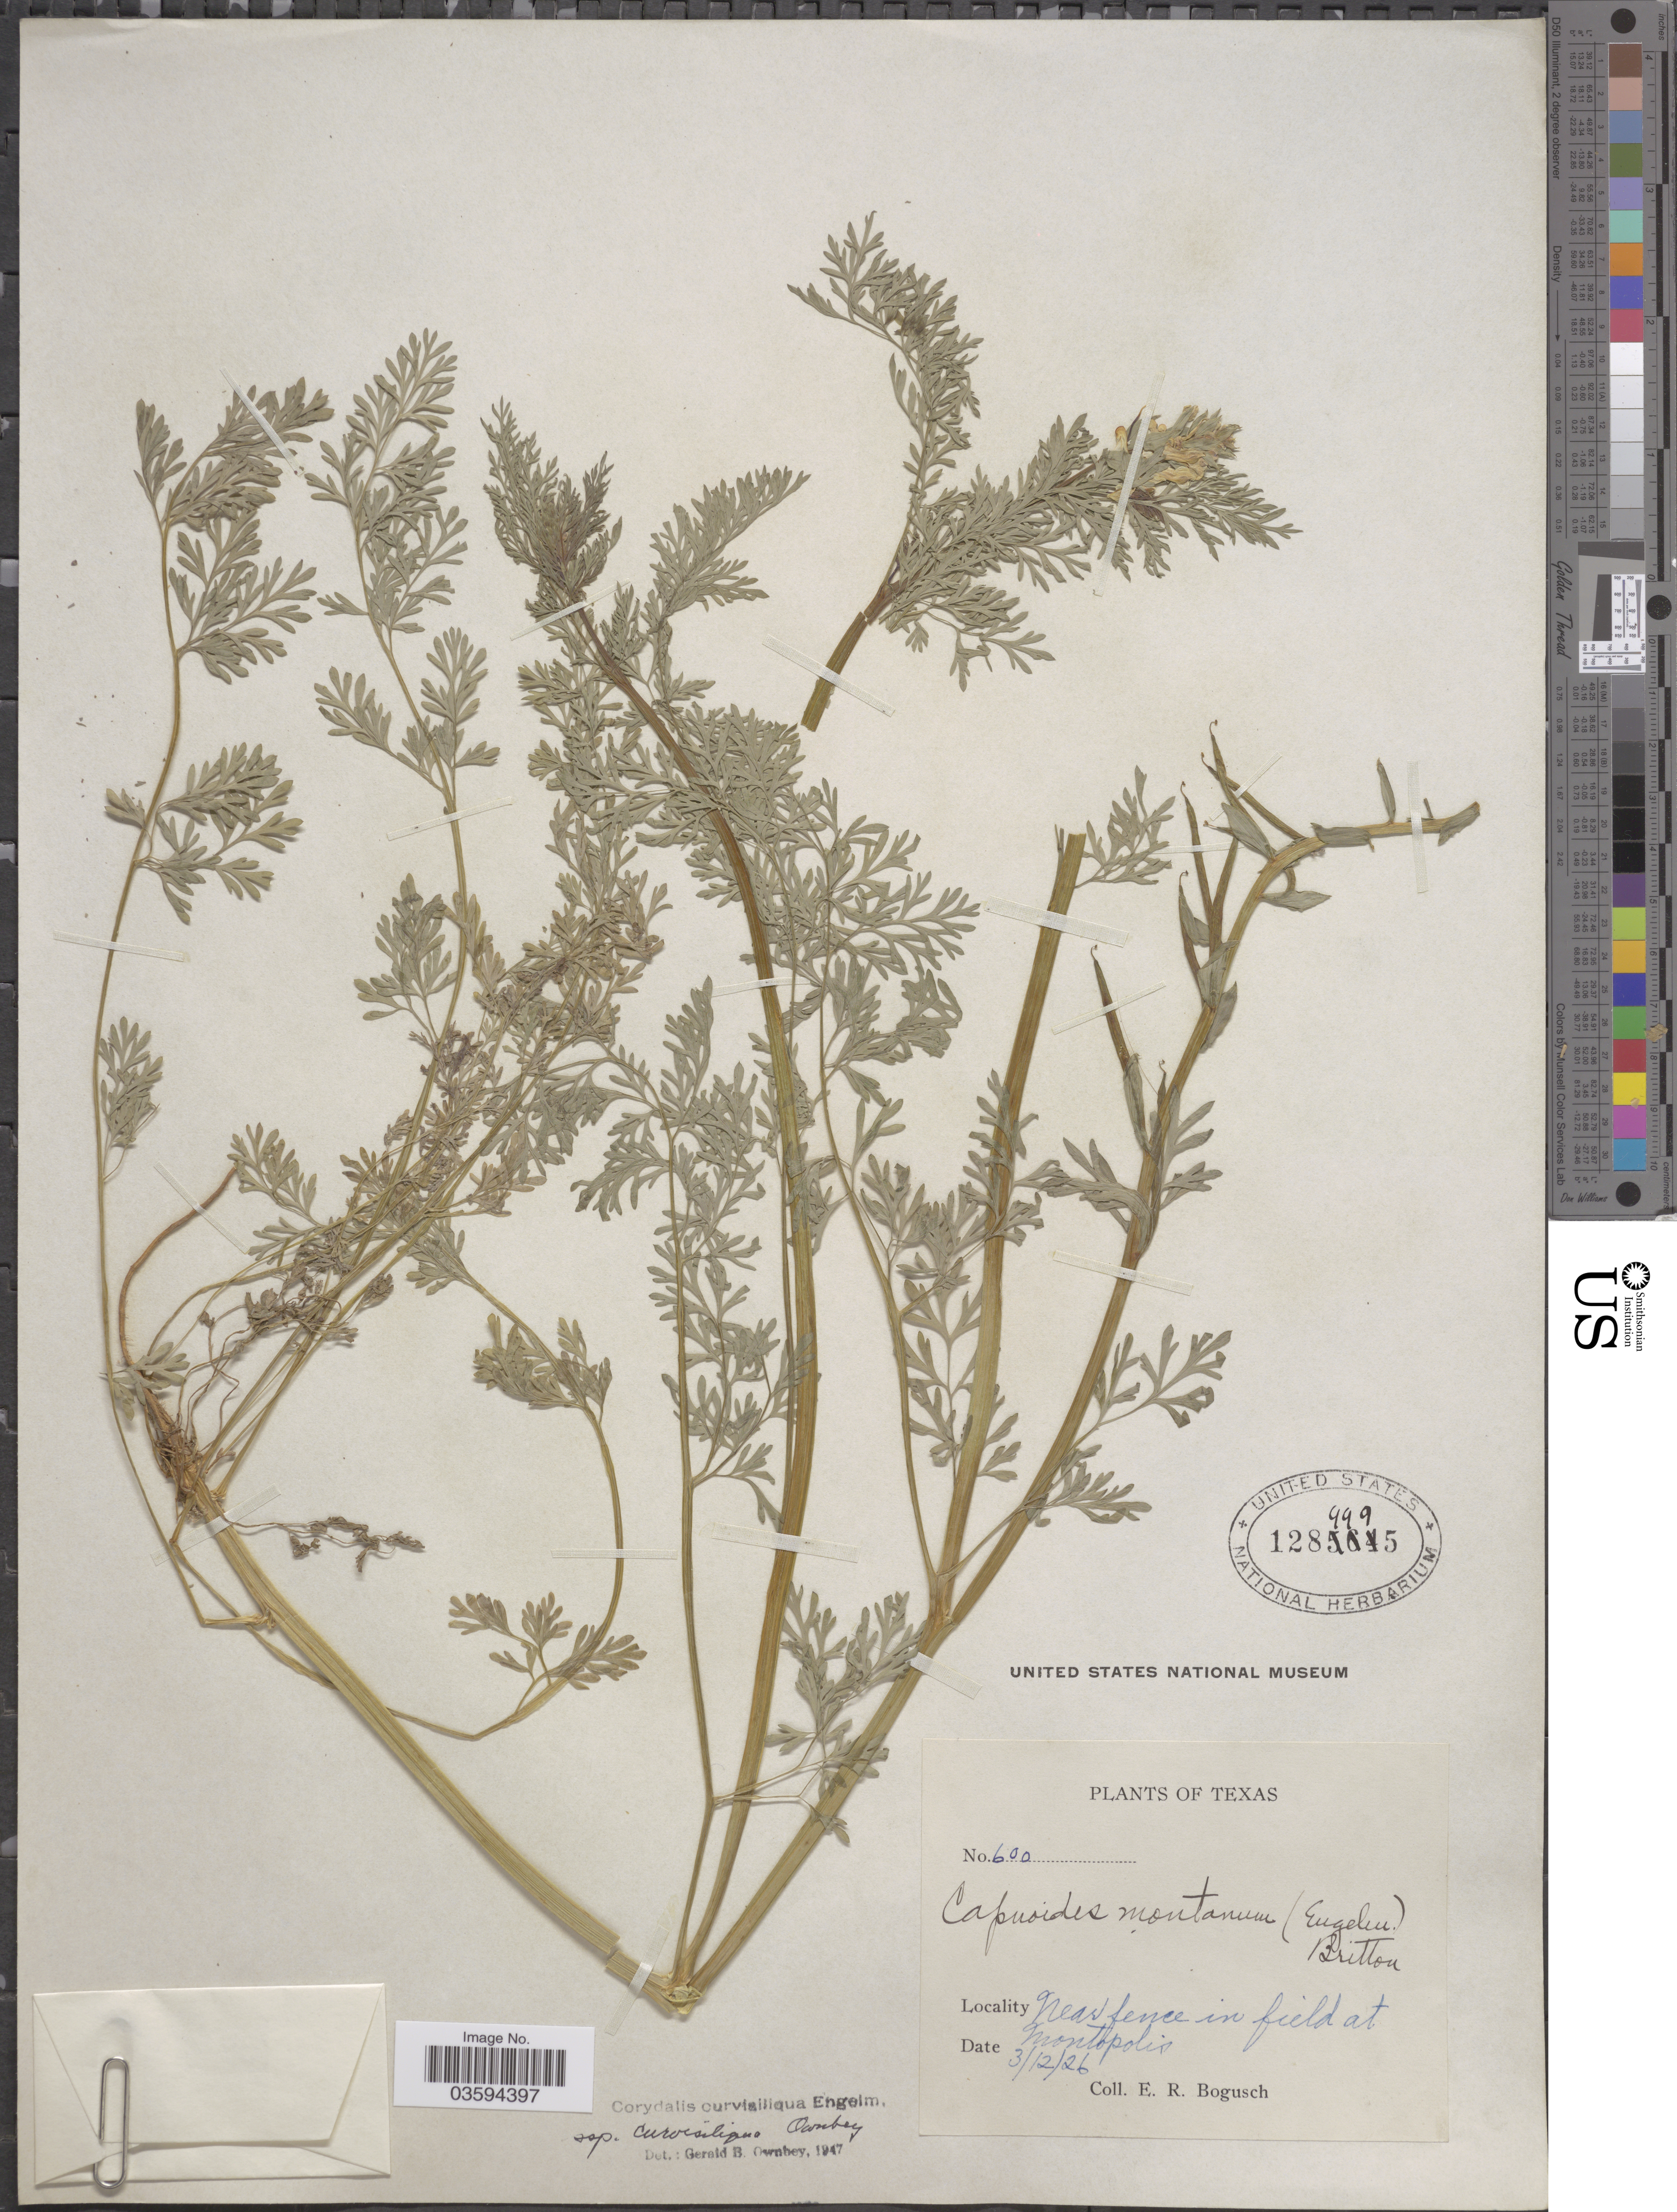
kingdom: Plantae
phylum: Tracheophyta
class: Magnoliopsida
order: Ranunculales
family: Papaveraceae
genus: Corydalis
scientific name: Corydalis curvisiliqua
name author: (A. Gray) Engelm. ex A. Gray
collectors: E. Bogusch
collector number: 600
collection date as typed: Transcribed d/m/y: 12/3/26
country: United States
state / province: Texas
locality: Near fence in field at Montopolis.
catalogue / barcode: US 1289995